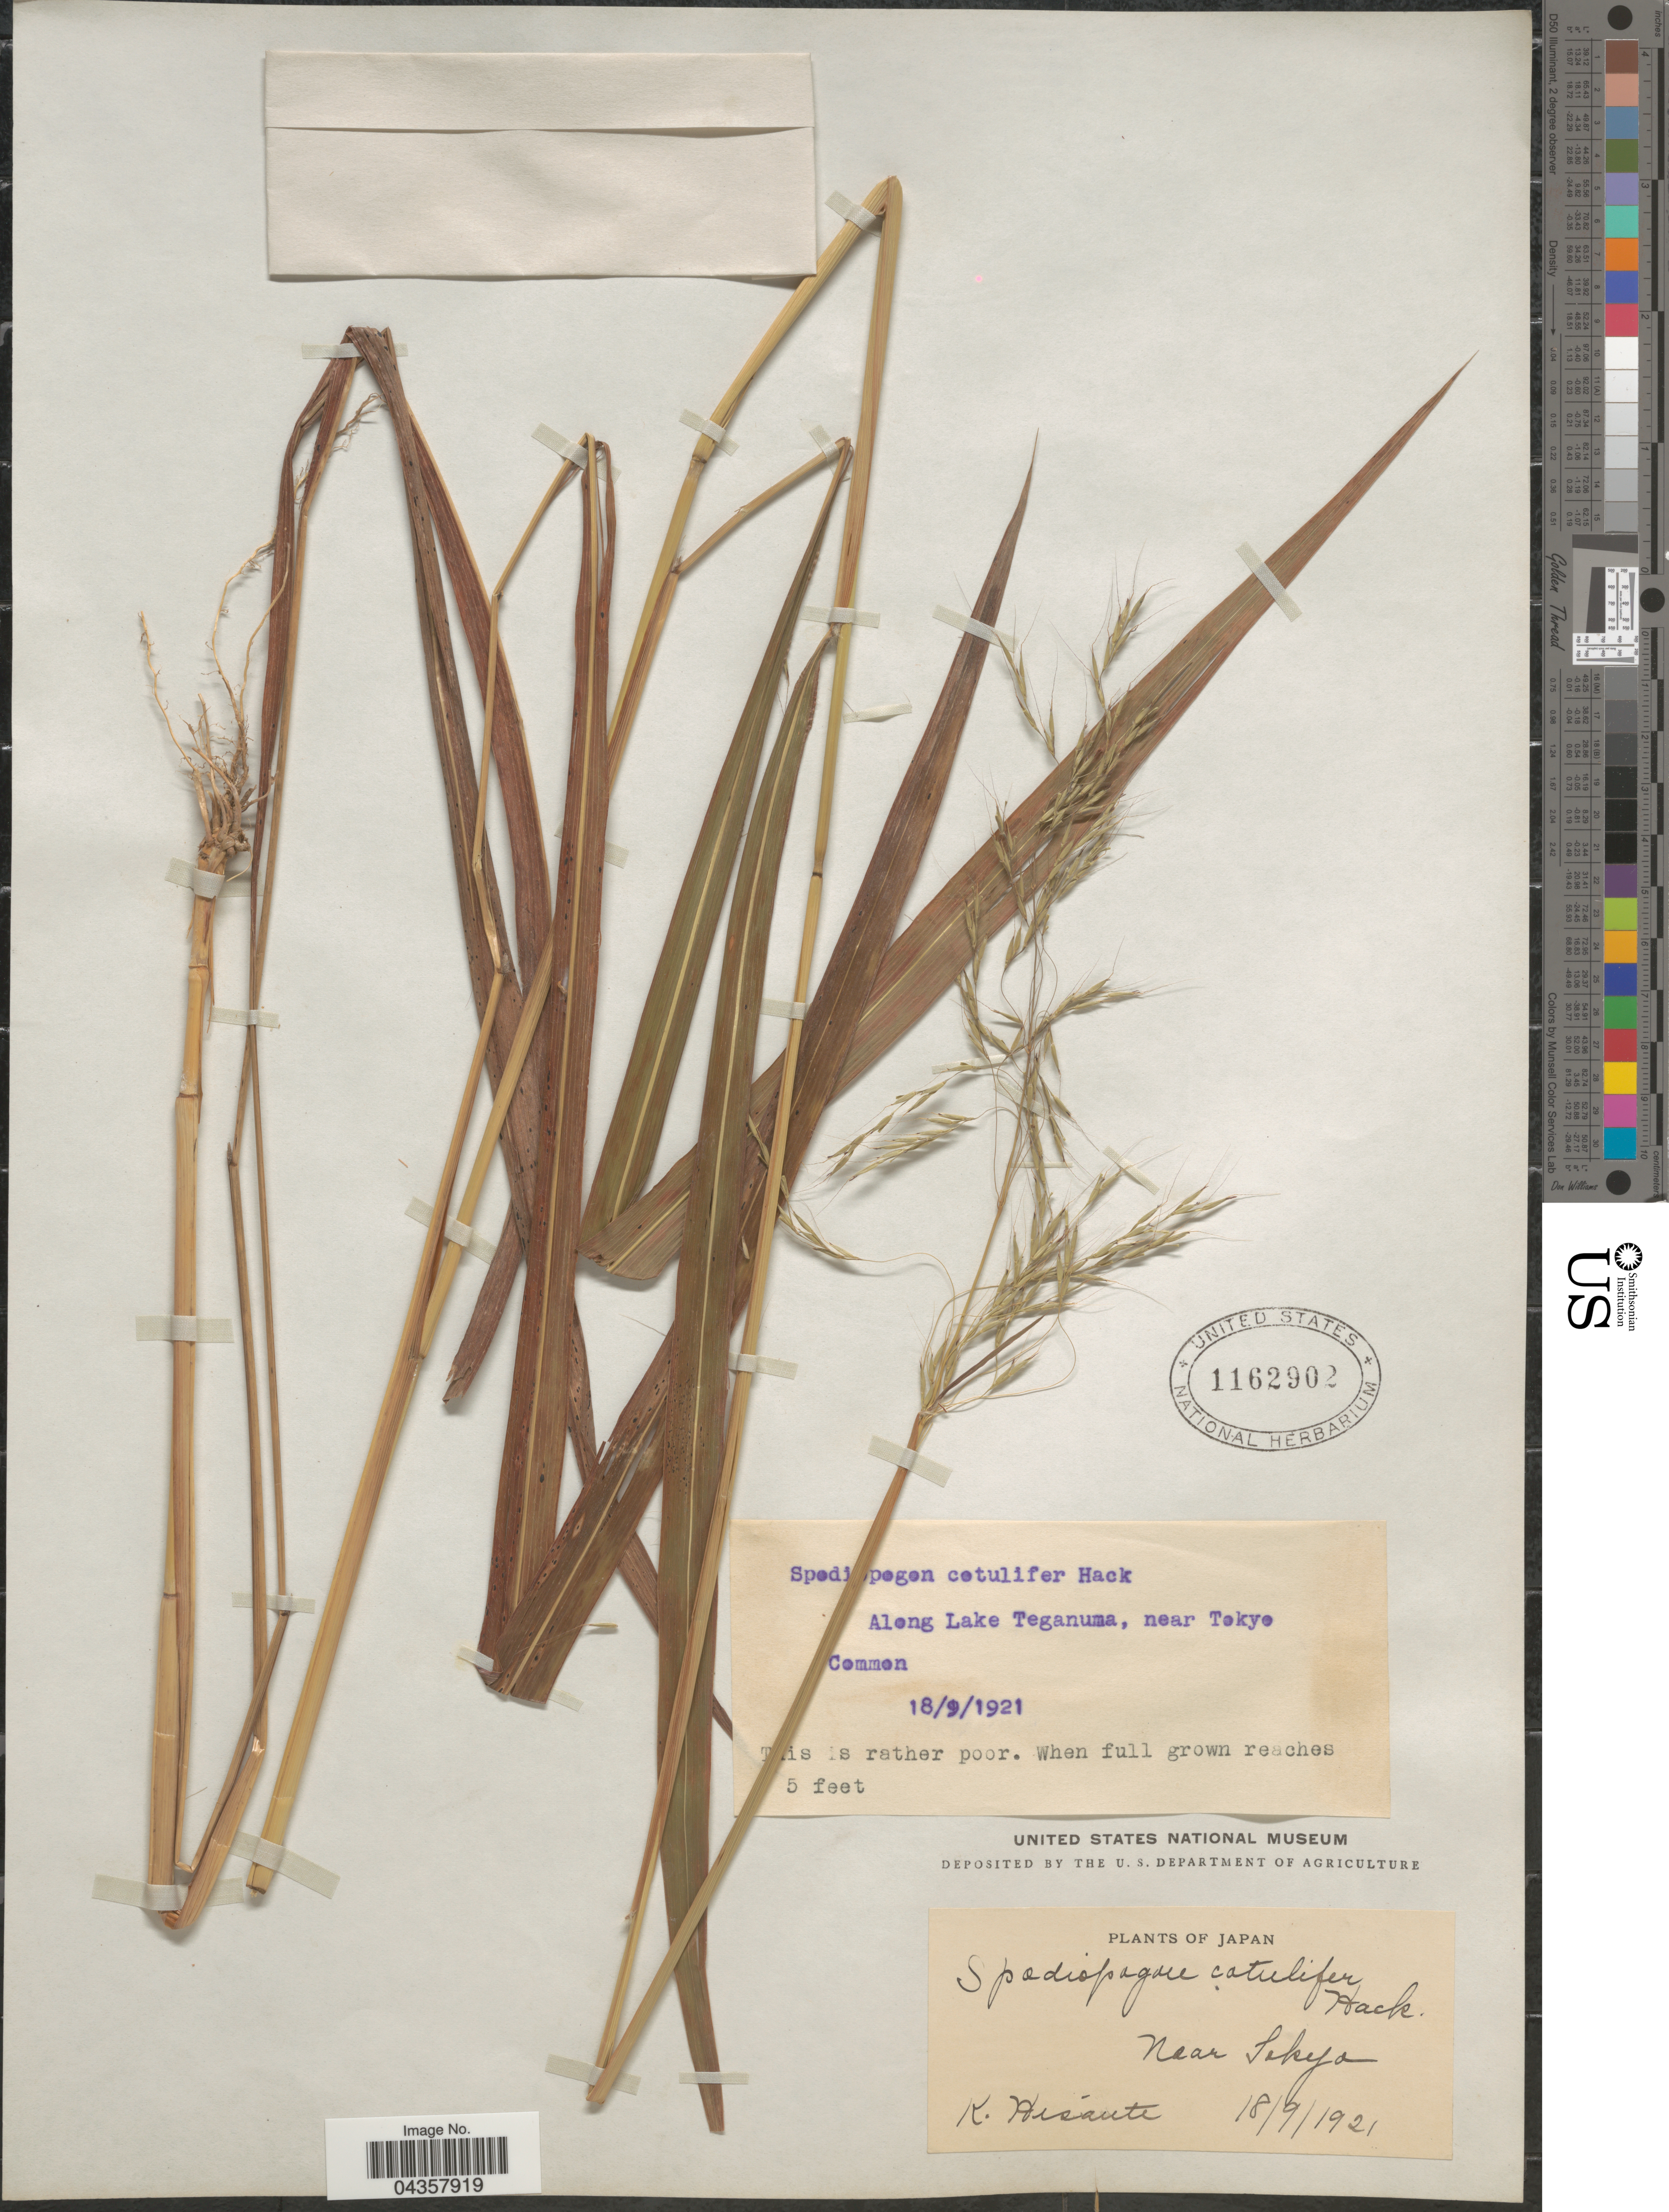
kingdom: Plantae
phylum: Tracheophyta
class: Liliopsida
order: Poales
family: Poaceae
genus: Spodiopogon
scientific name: Spodiopogon cotulifer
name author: (Thunb.) Hack.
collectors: K. Hisauti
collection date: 1921-09-18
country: Japan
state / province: Tokyo, Federal City of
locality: Along Lake Teganuma, near Tokyo.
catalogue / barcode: US 1162902